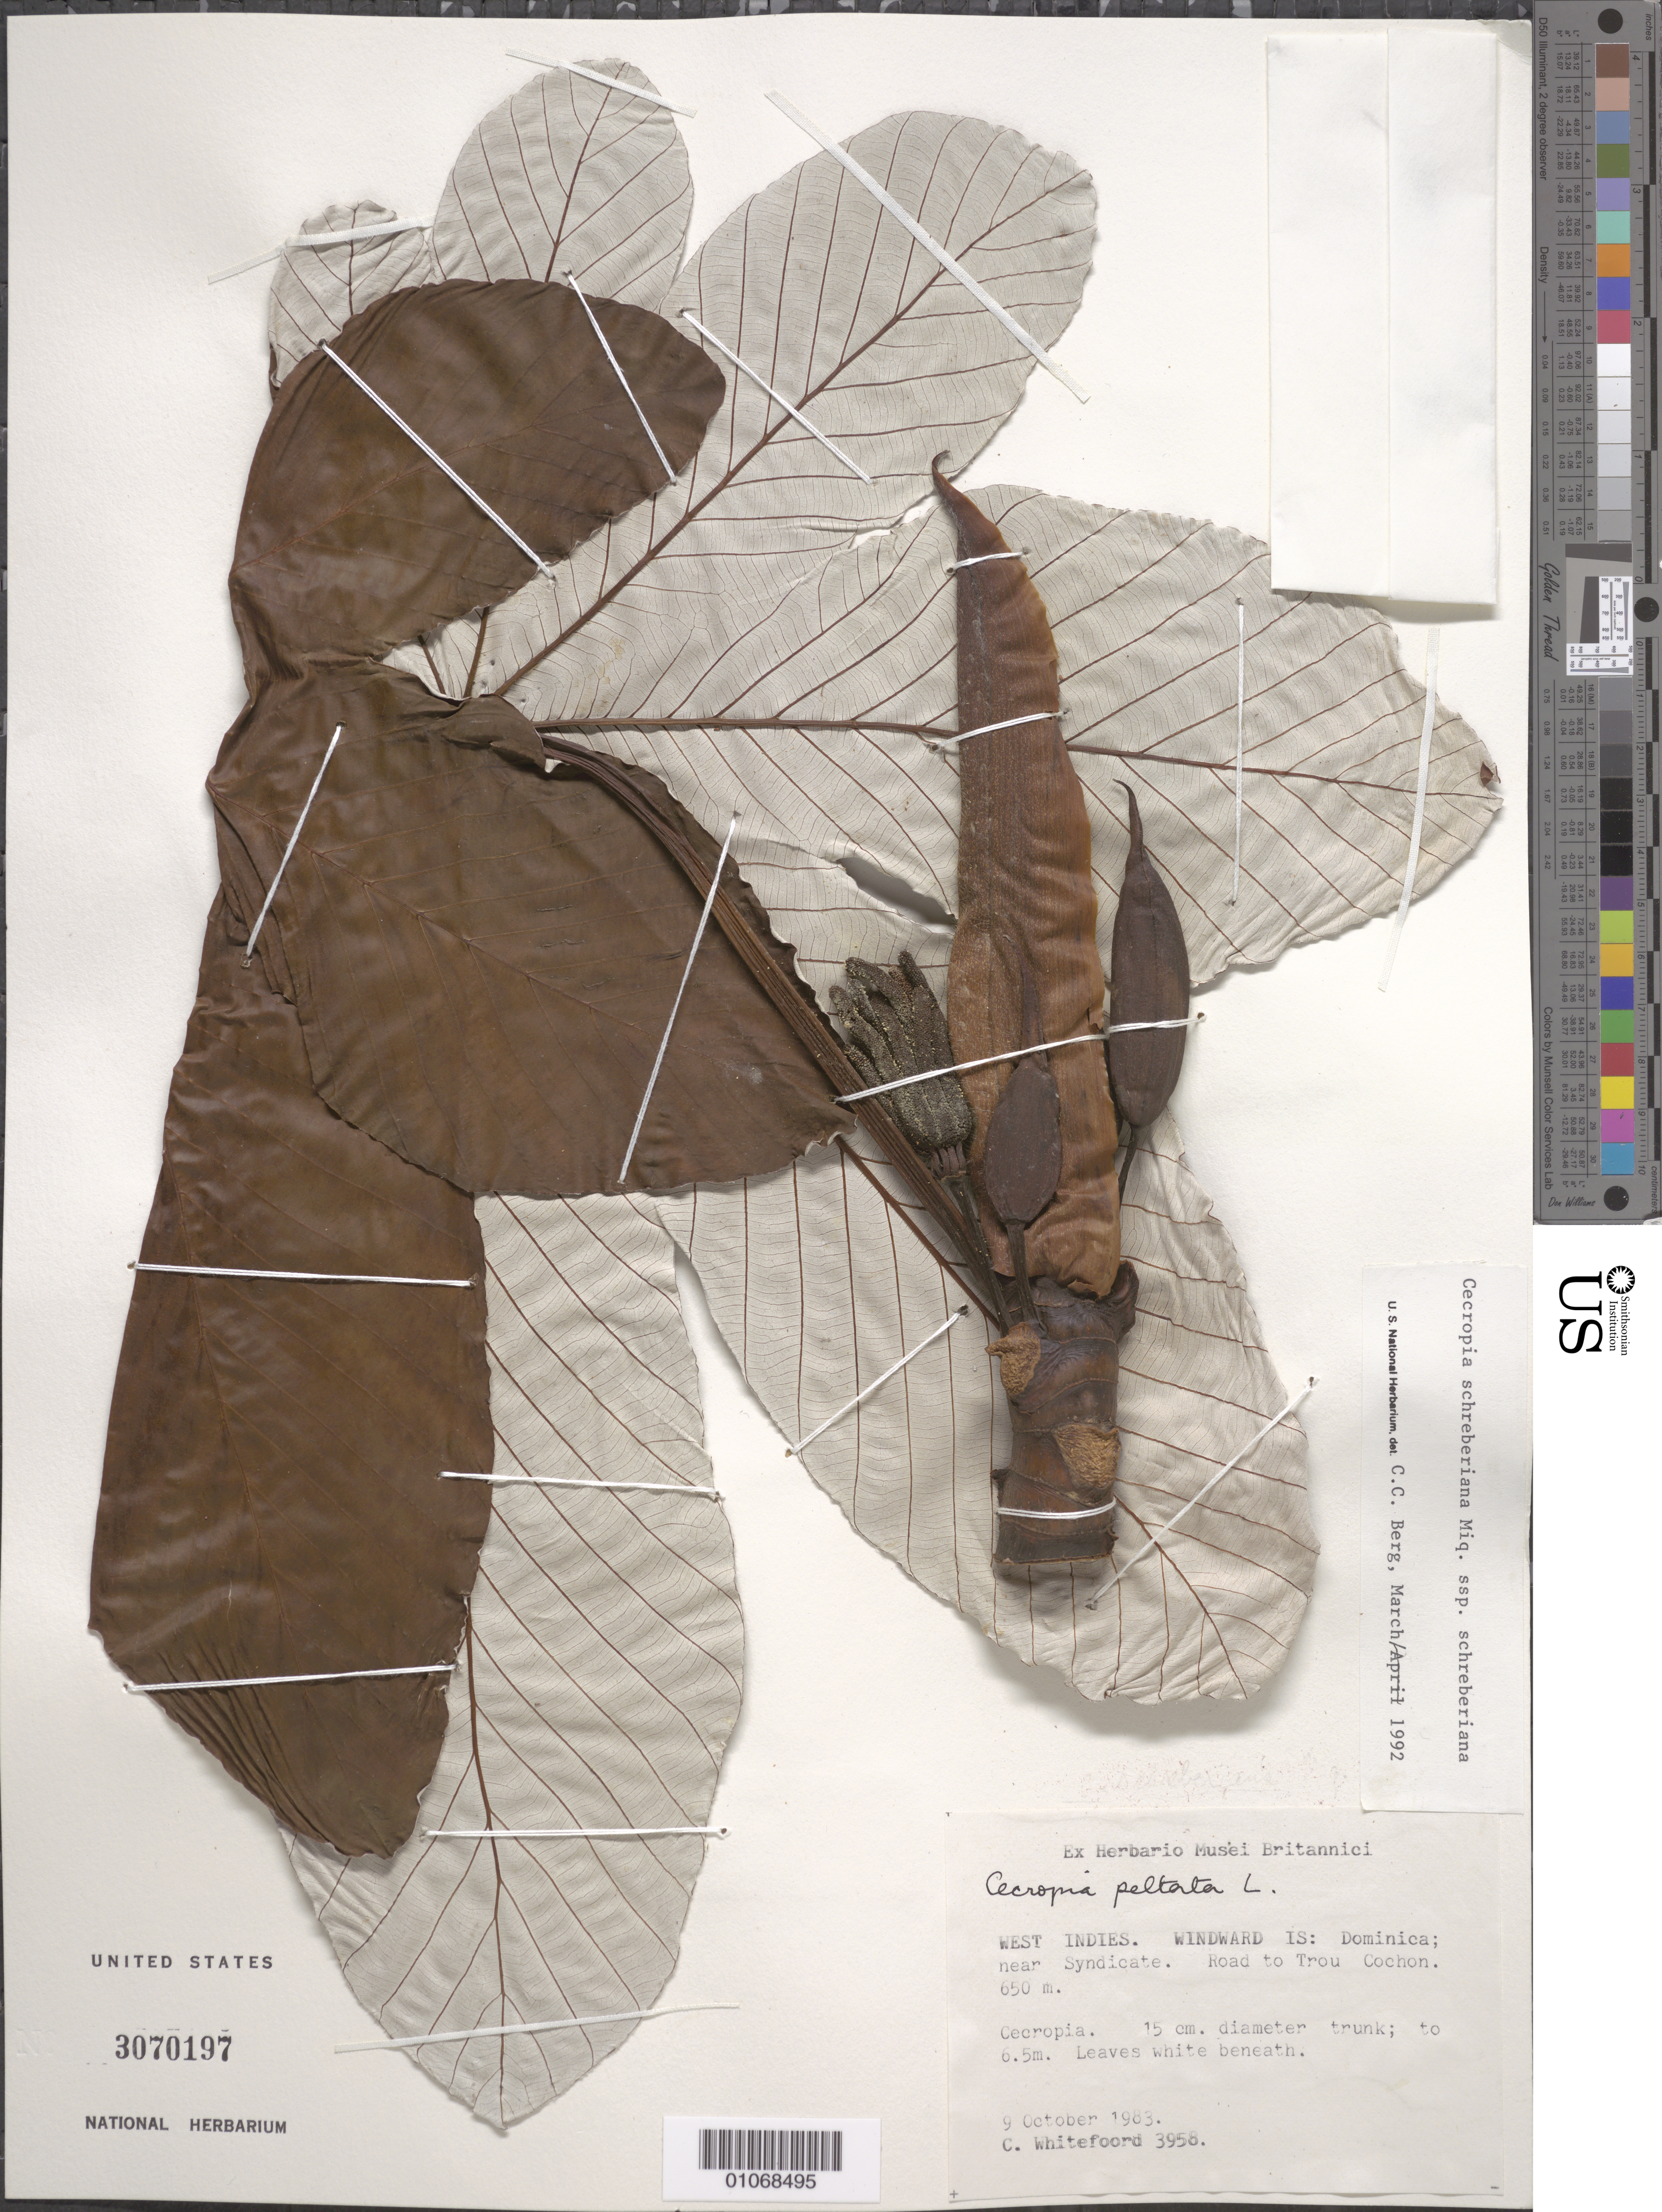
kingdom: Plantae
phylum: Tracheophyta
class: Magnoliopsida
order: Rosales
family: Urticaceae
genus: Cecropia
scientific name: Cecropia schreberiana subsp. schreberiana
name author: Miq.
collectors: C. Whitefoord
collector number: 3958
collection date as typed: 09 Oct 1983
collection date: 1983-10-09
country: Dominica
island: Dominica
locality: Near syndicate, road to Trou Cochon.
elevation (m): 650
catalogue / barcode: US 3070197